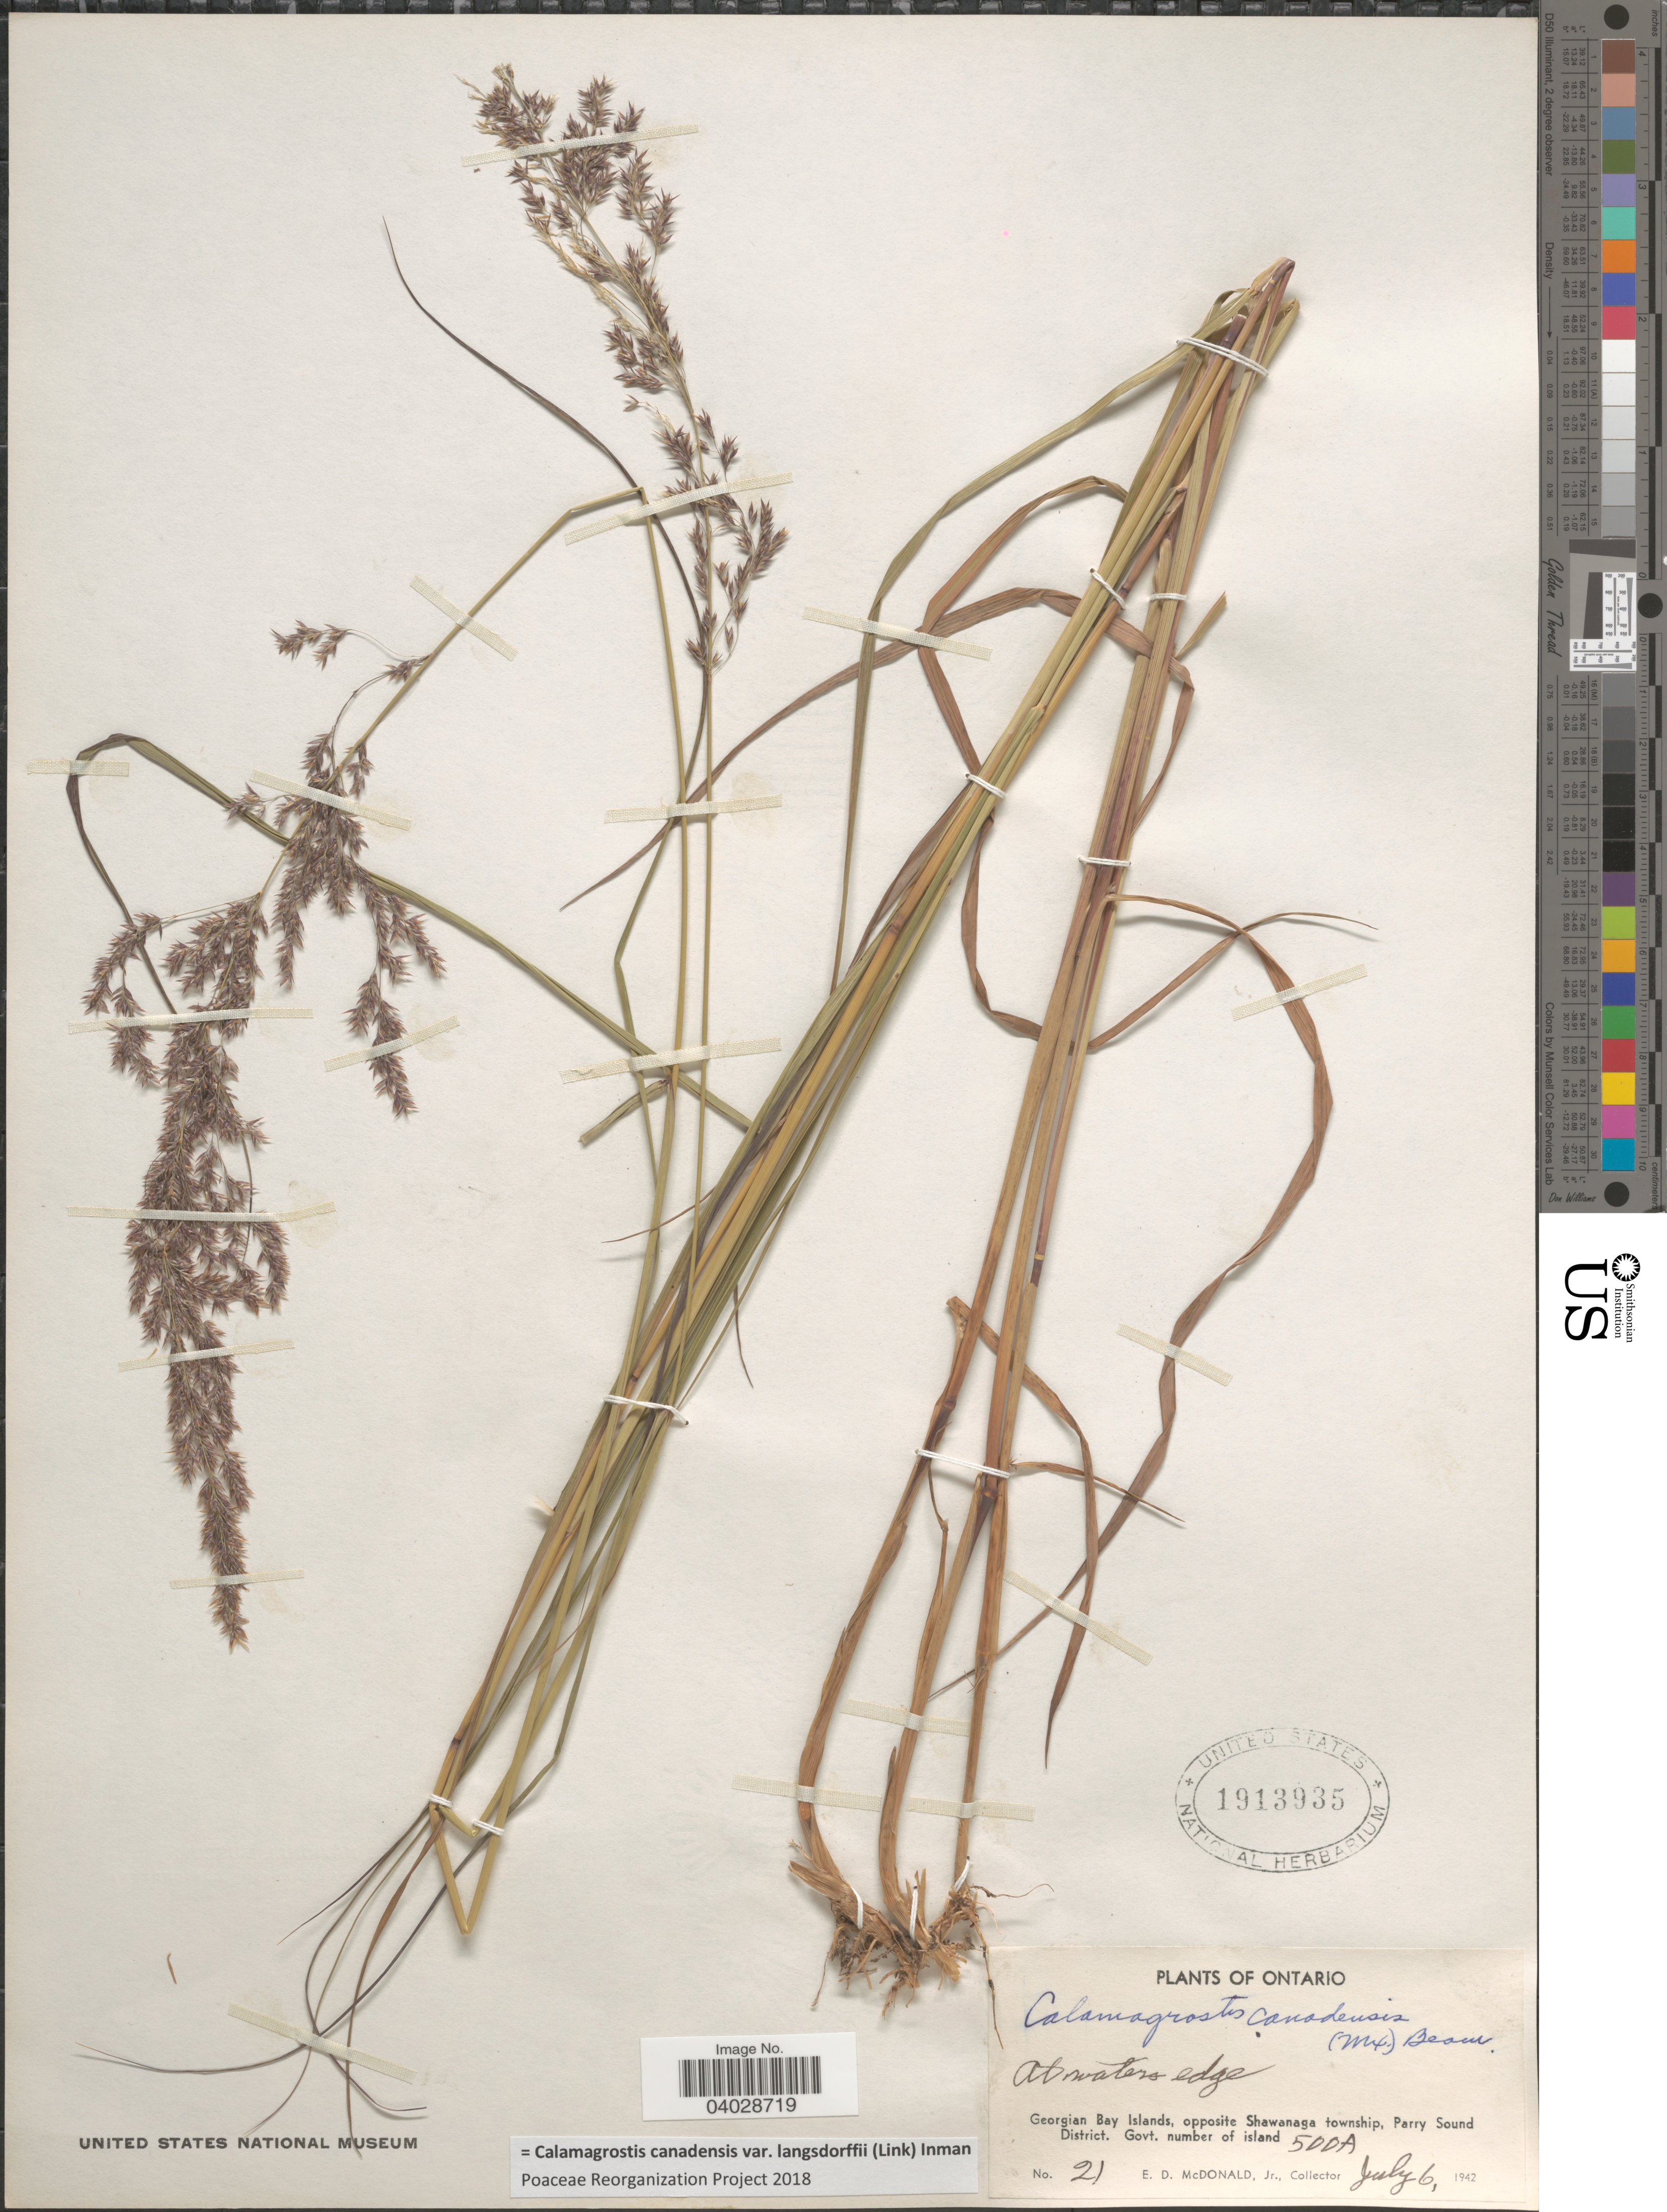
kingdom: Plantae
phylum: Tracheophyta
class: Liliopsida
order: Poales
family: Poaceae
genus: Calamagrostis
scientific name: Calamagrostis canadensis var. langsdorffii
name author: (Link) Inman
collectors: E. D. McDonald Jr.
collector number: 21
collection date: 1942-07-06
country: Canada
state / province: Ontario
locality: At waters edge. Georgian Bay Islands, opposite Shawanaga township, Parry Sound District. Govt. number of island.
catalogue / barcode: US 1913935